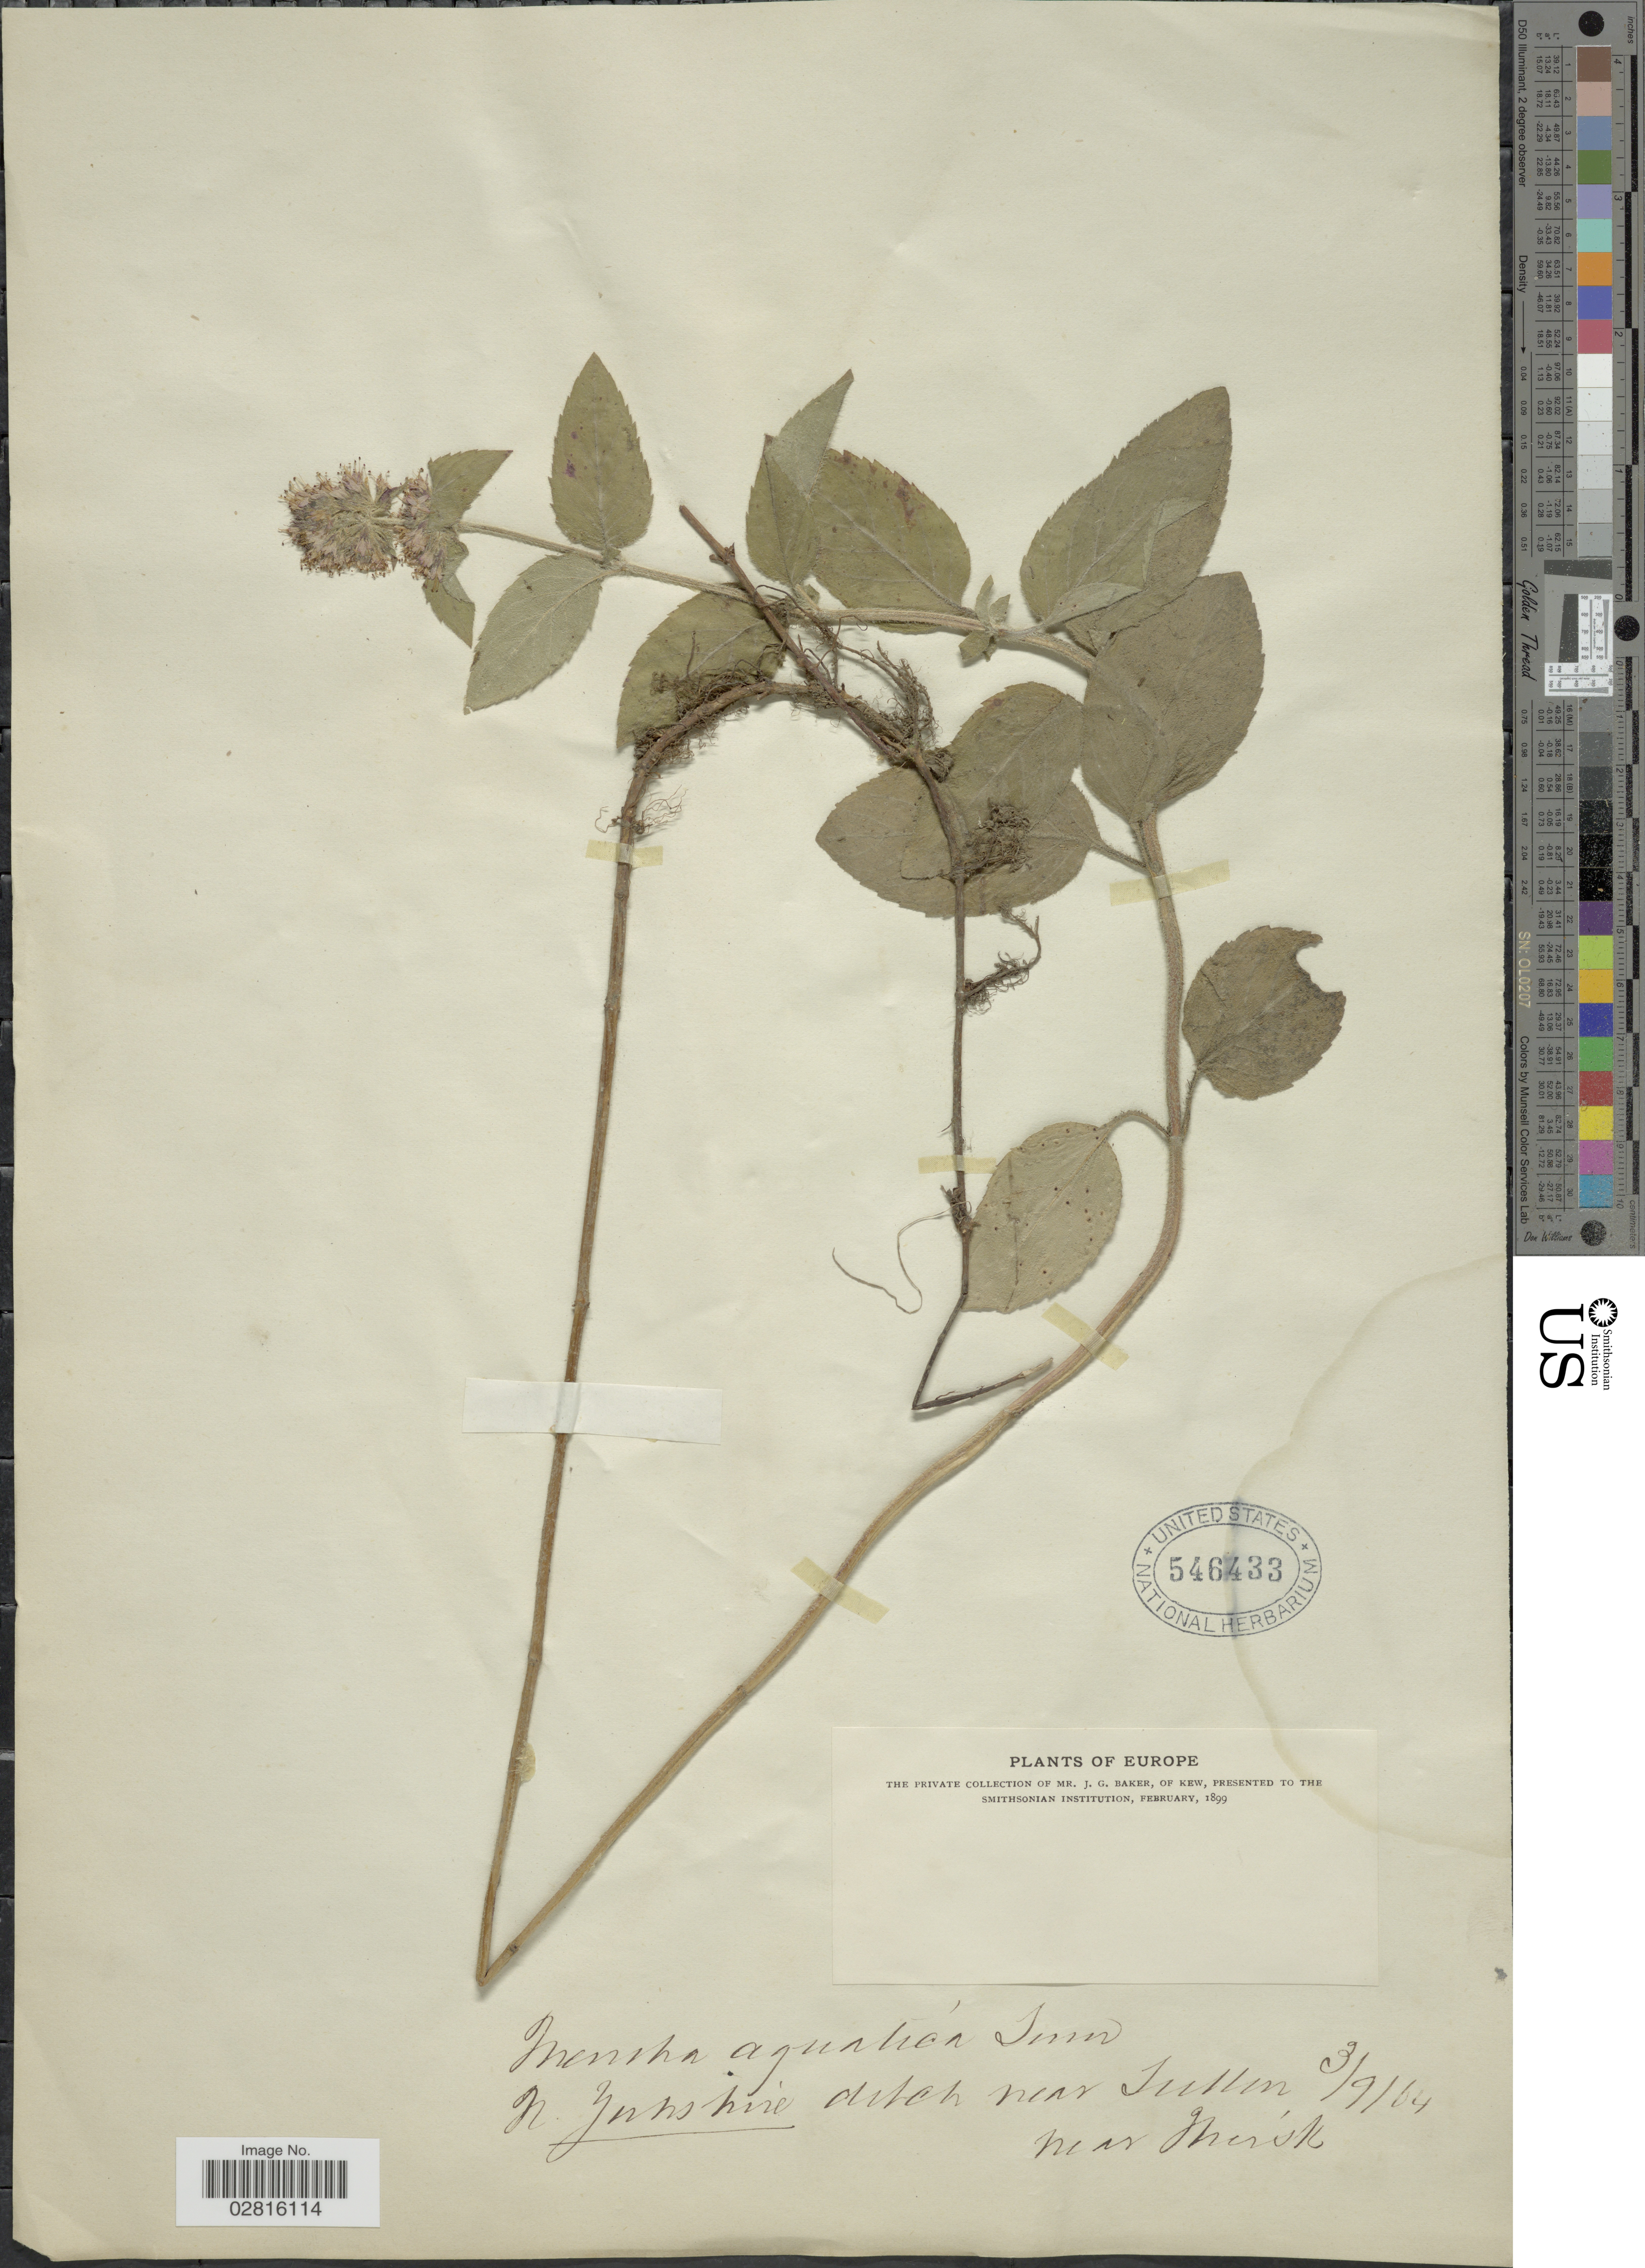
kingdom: Plantae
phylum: Tracheophyta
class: Magnoliopsida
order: Lamiales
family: Lamiaceae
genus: Mentha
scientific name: Mentha aquatica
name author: L.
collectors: J. G. Baker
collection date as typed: Transcribed d/m/y: 3/9/64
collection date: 1964-09-03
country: United Kingdom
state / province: England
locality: N. Yorkshire ditch near Sutton near Thirsk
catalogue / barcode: US 546433